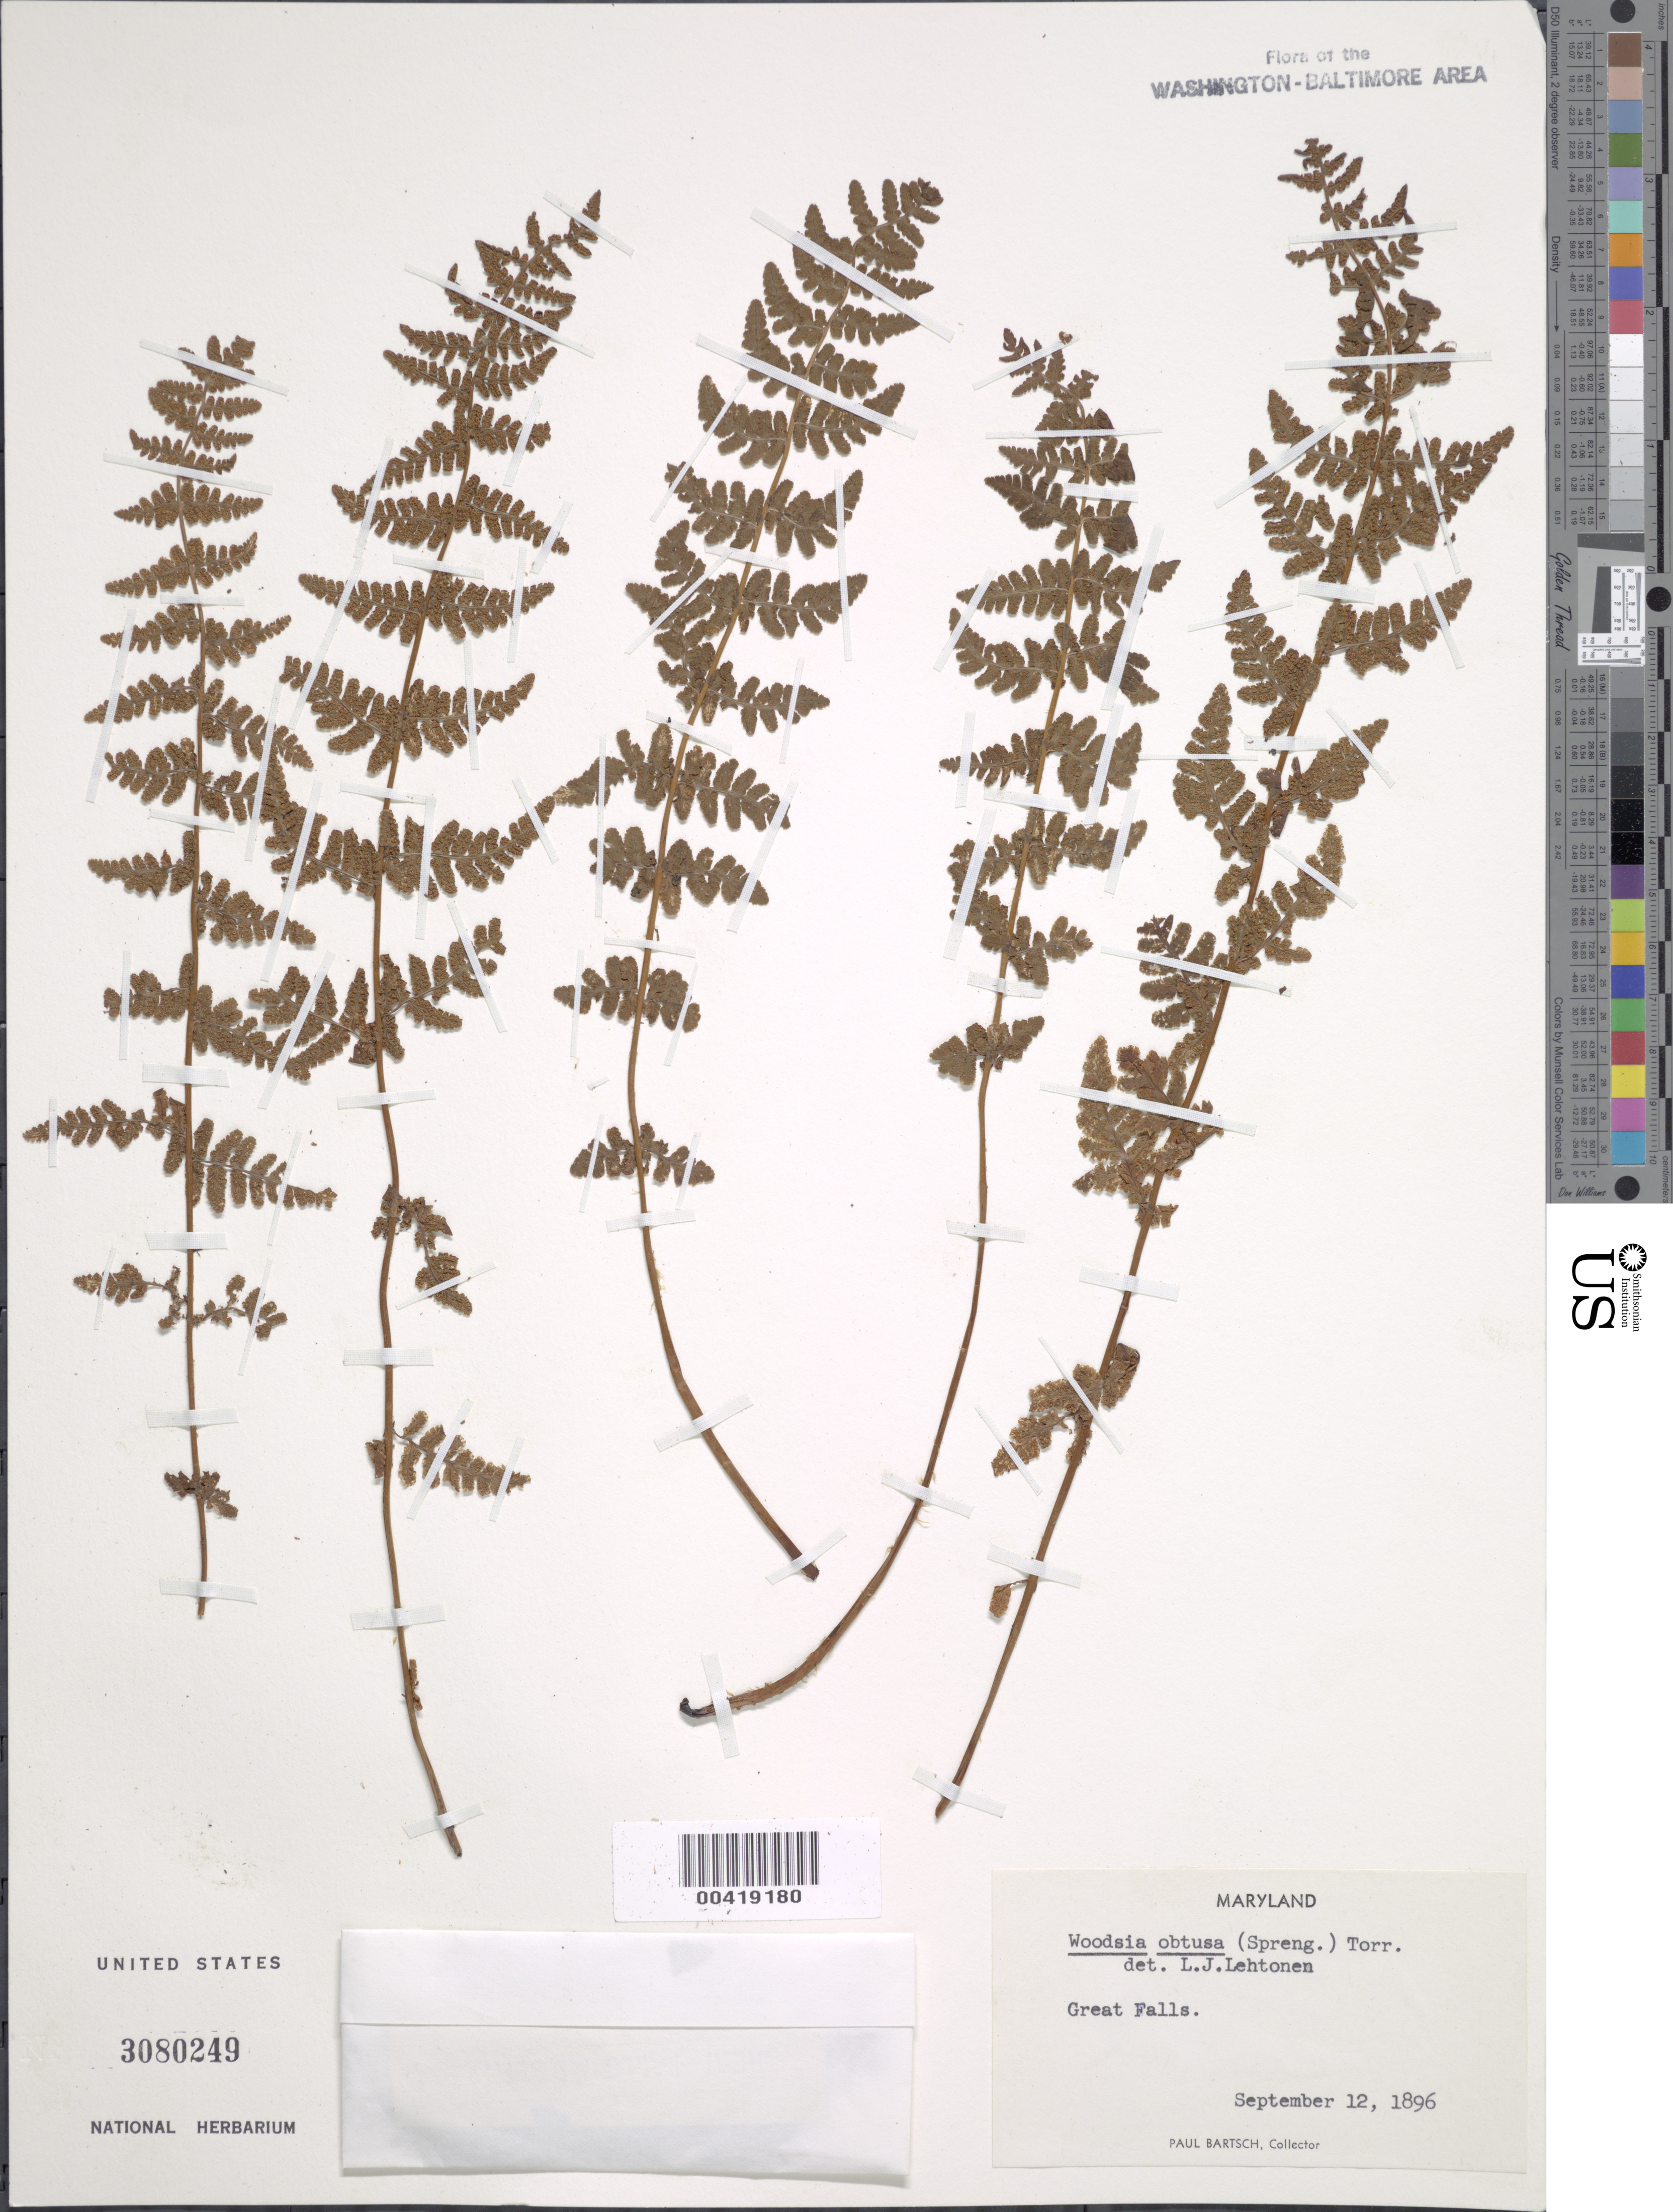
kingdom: Plantae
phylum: Tracheophyta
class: Polypodiopsida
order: Polypodiales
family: Woodsiaceae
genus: Woodsia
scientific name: Woodsia obtusa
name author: (Spreng.) Torr.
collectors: P. Bartsch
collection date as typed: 12 Sep 1896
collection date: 1896-09-12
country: United States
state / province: Maryland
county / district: Montgomery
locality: Great Falls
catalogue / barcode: US 3080249